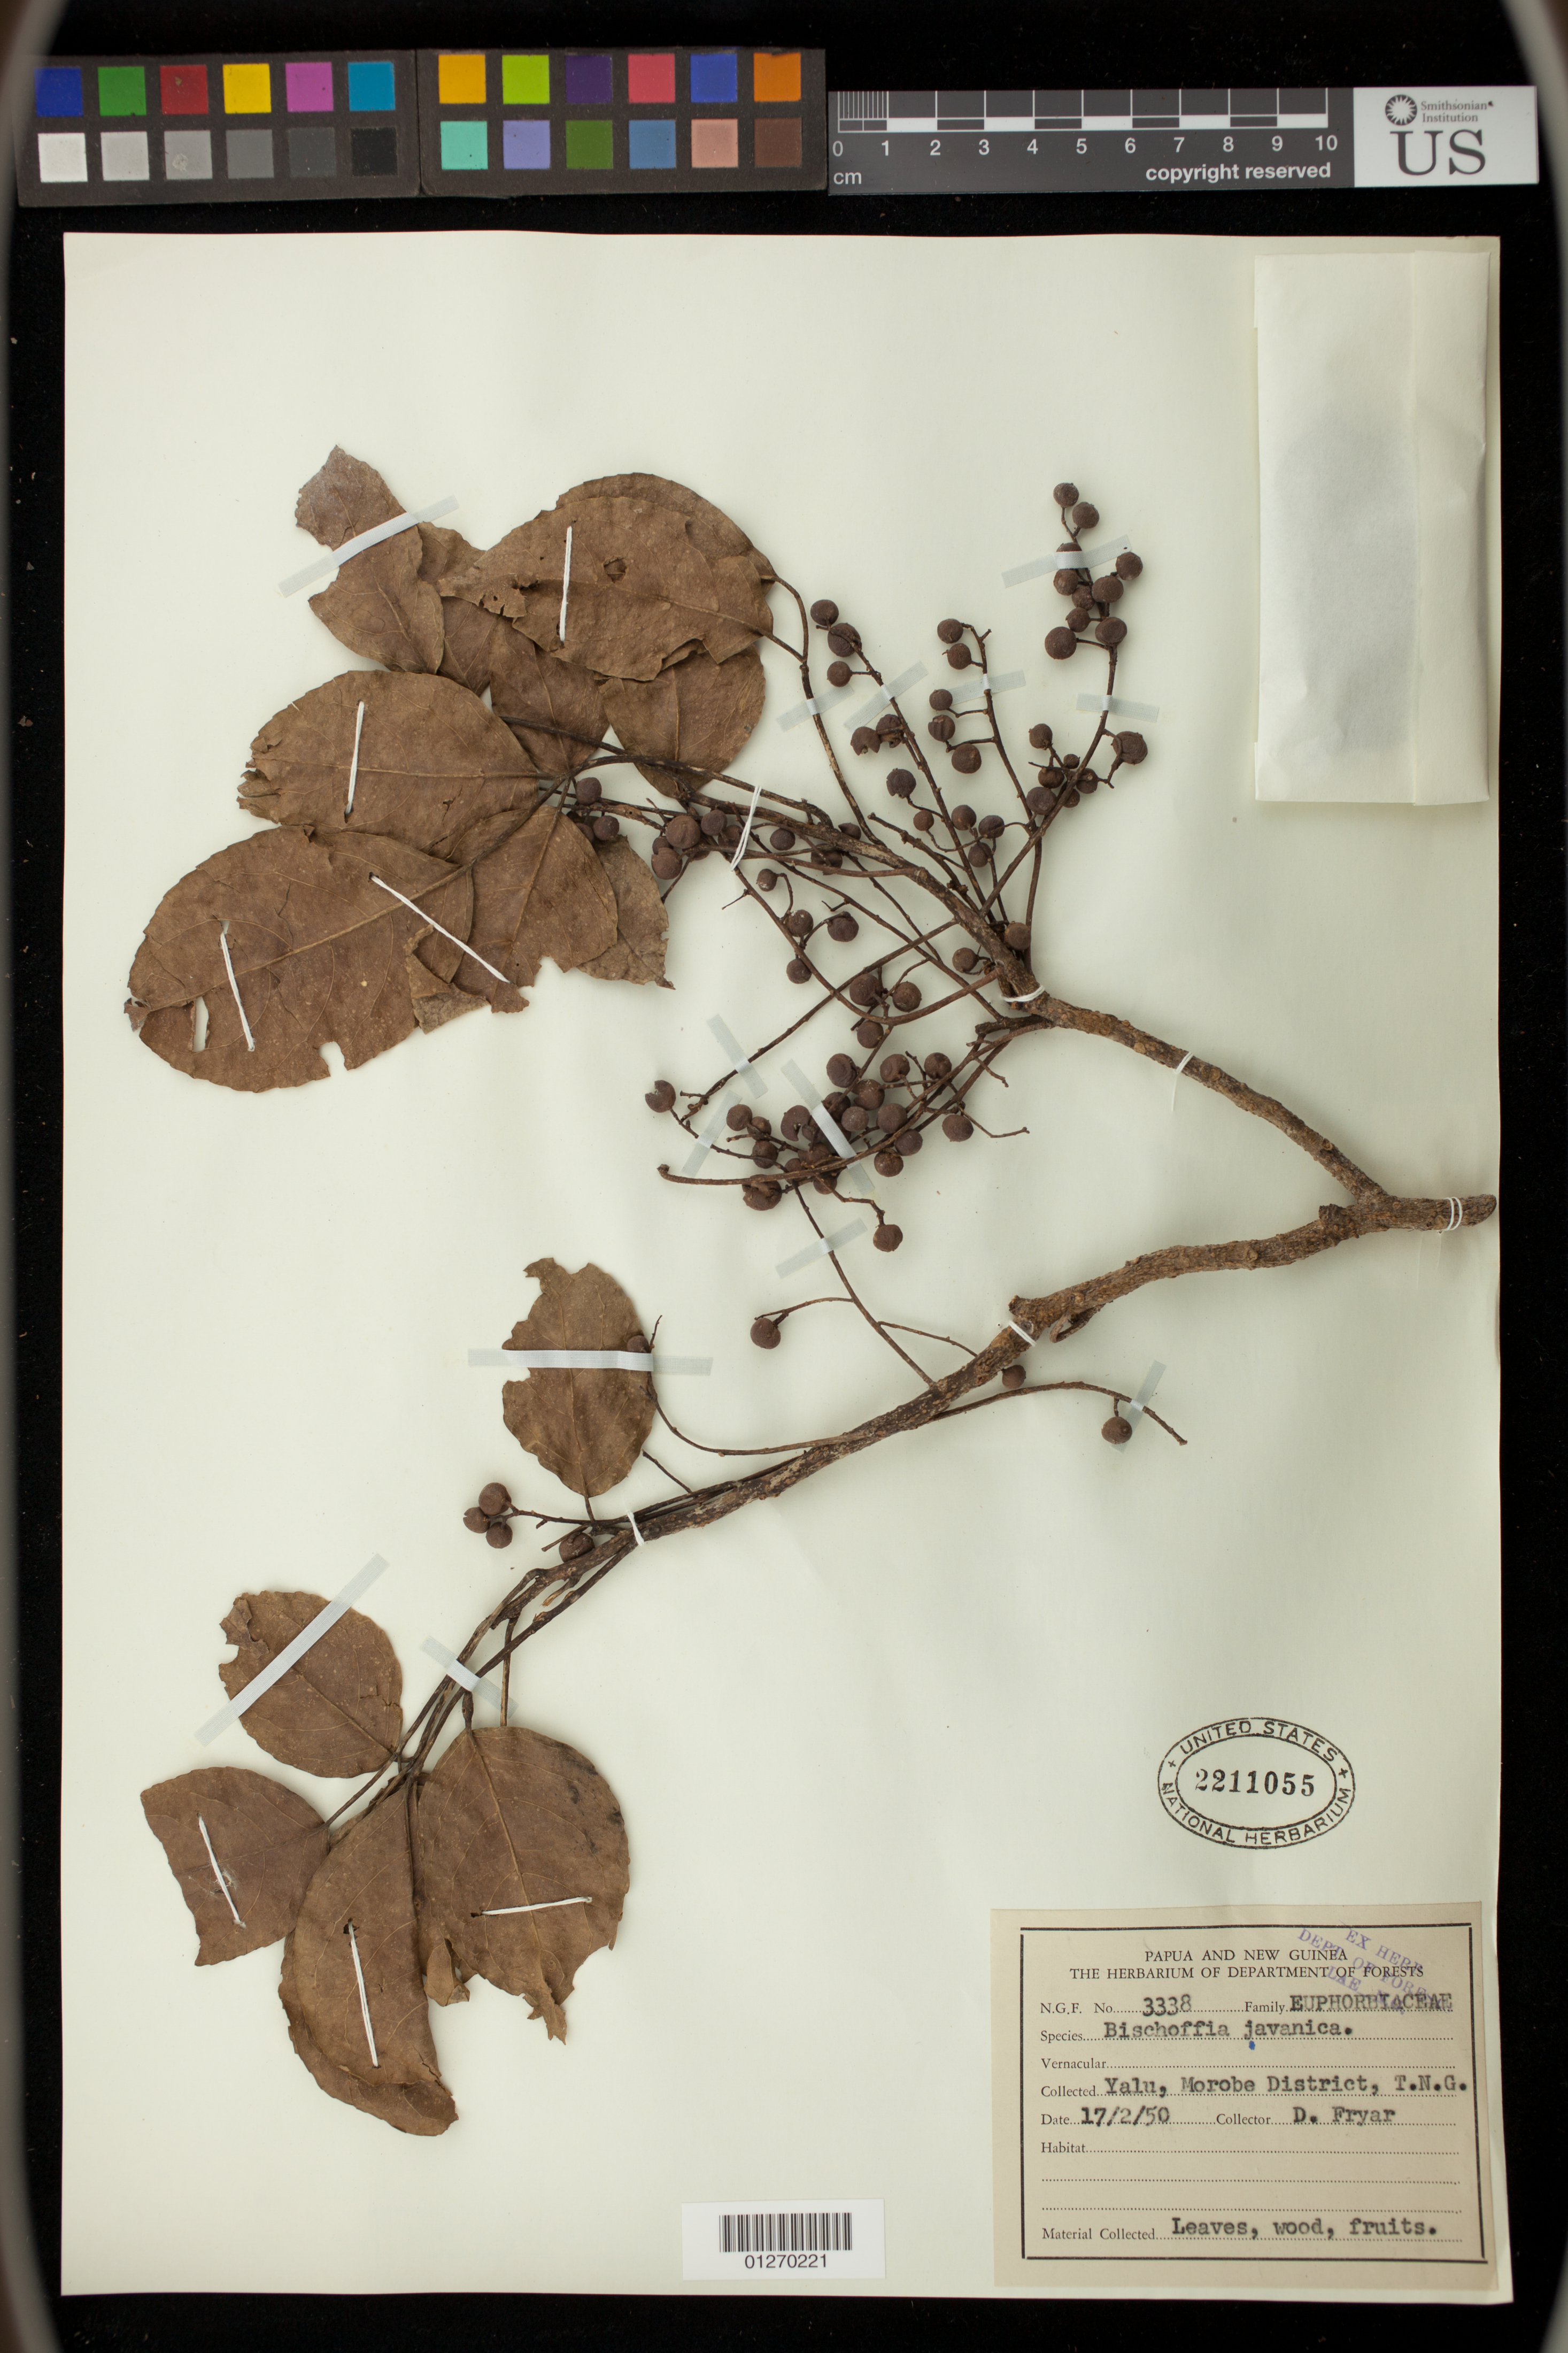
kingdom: Plantae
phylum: Tracheophyta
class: Magnoliopsida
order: Malpighiales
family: Phyllanthaceae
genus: Bischofia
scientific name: Bischofia javanica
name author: Blume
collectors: D. Fryar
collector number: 3338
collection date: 1950-02-17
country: Papua New Guinea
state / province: Morobe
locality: Yalu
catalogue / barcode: US 2211055